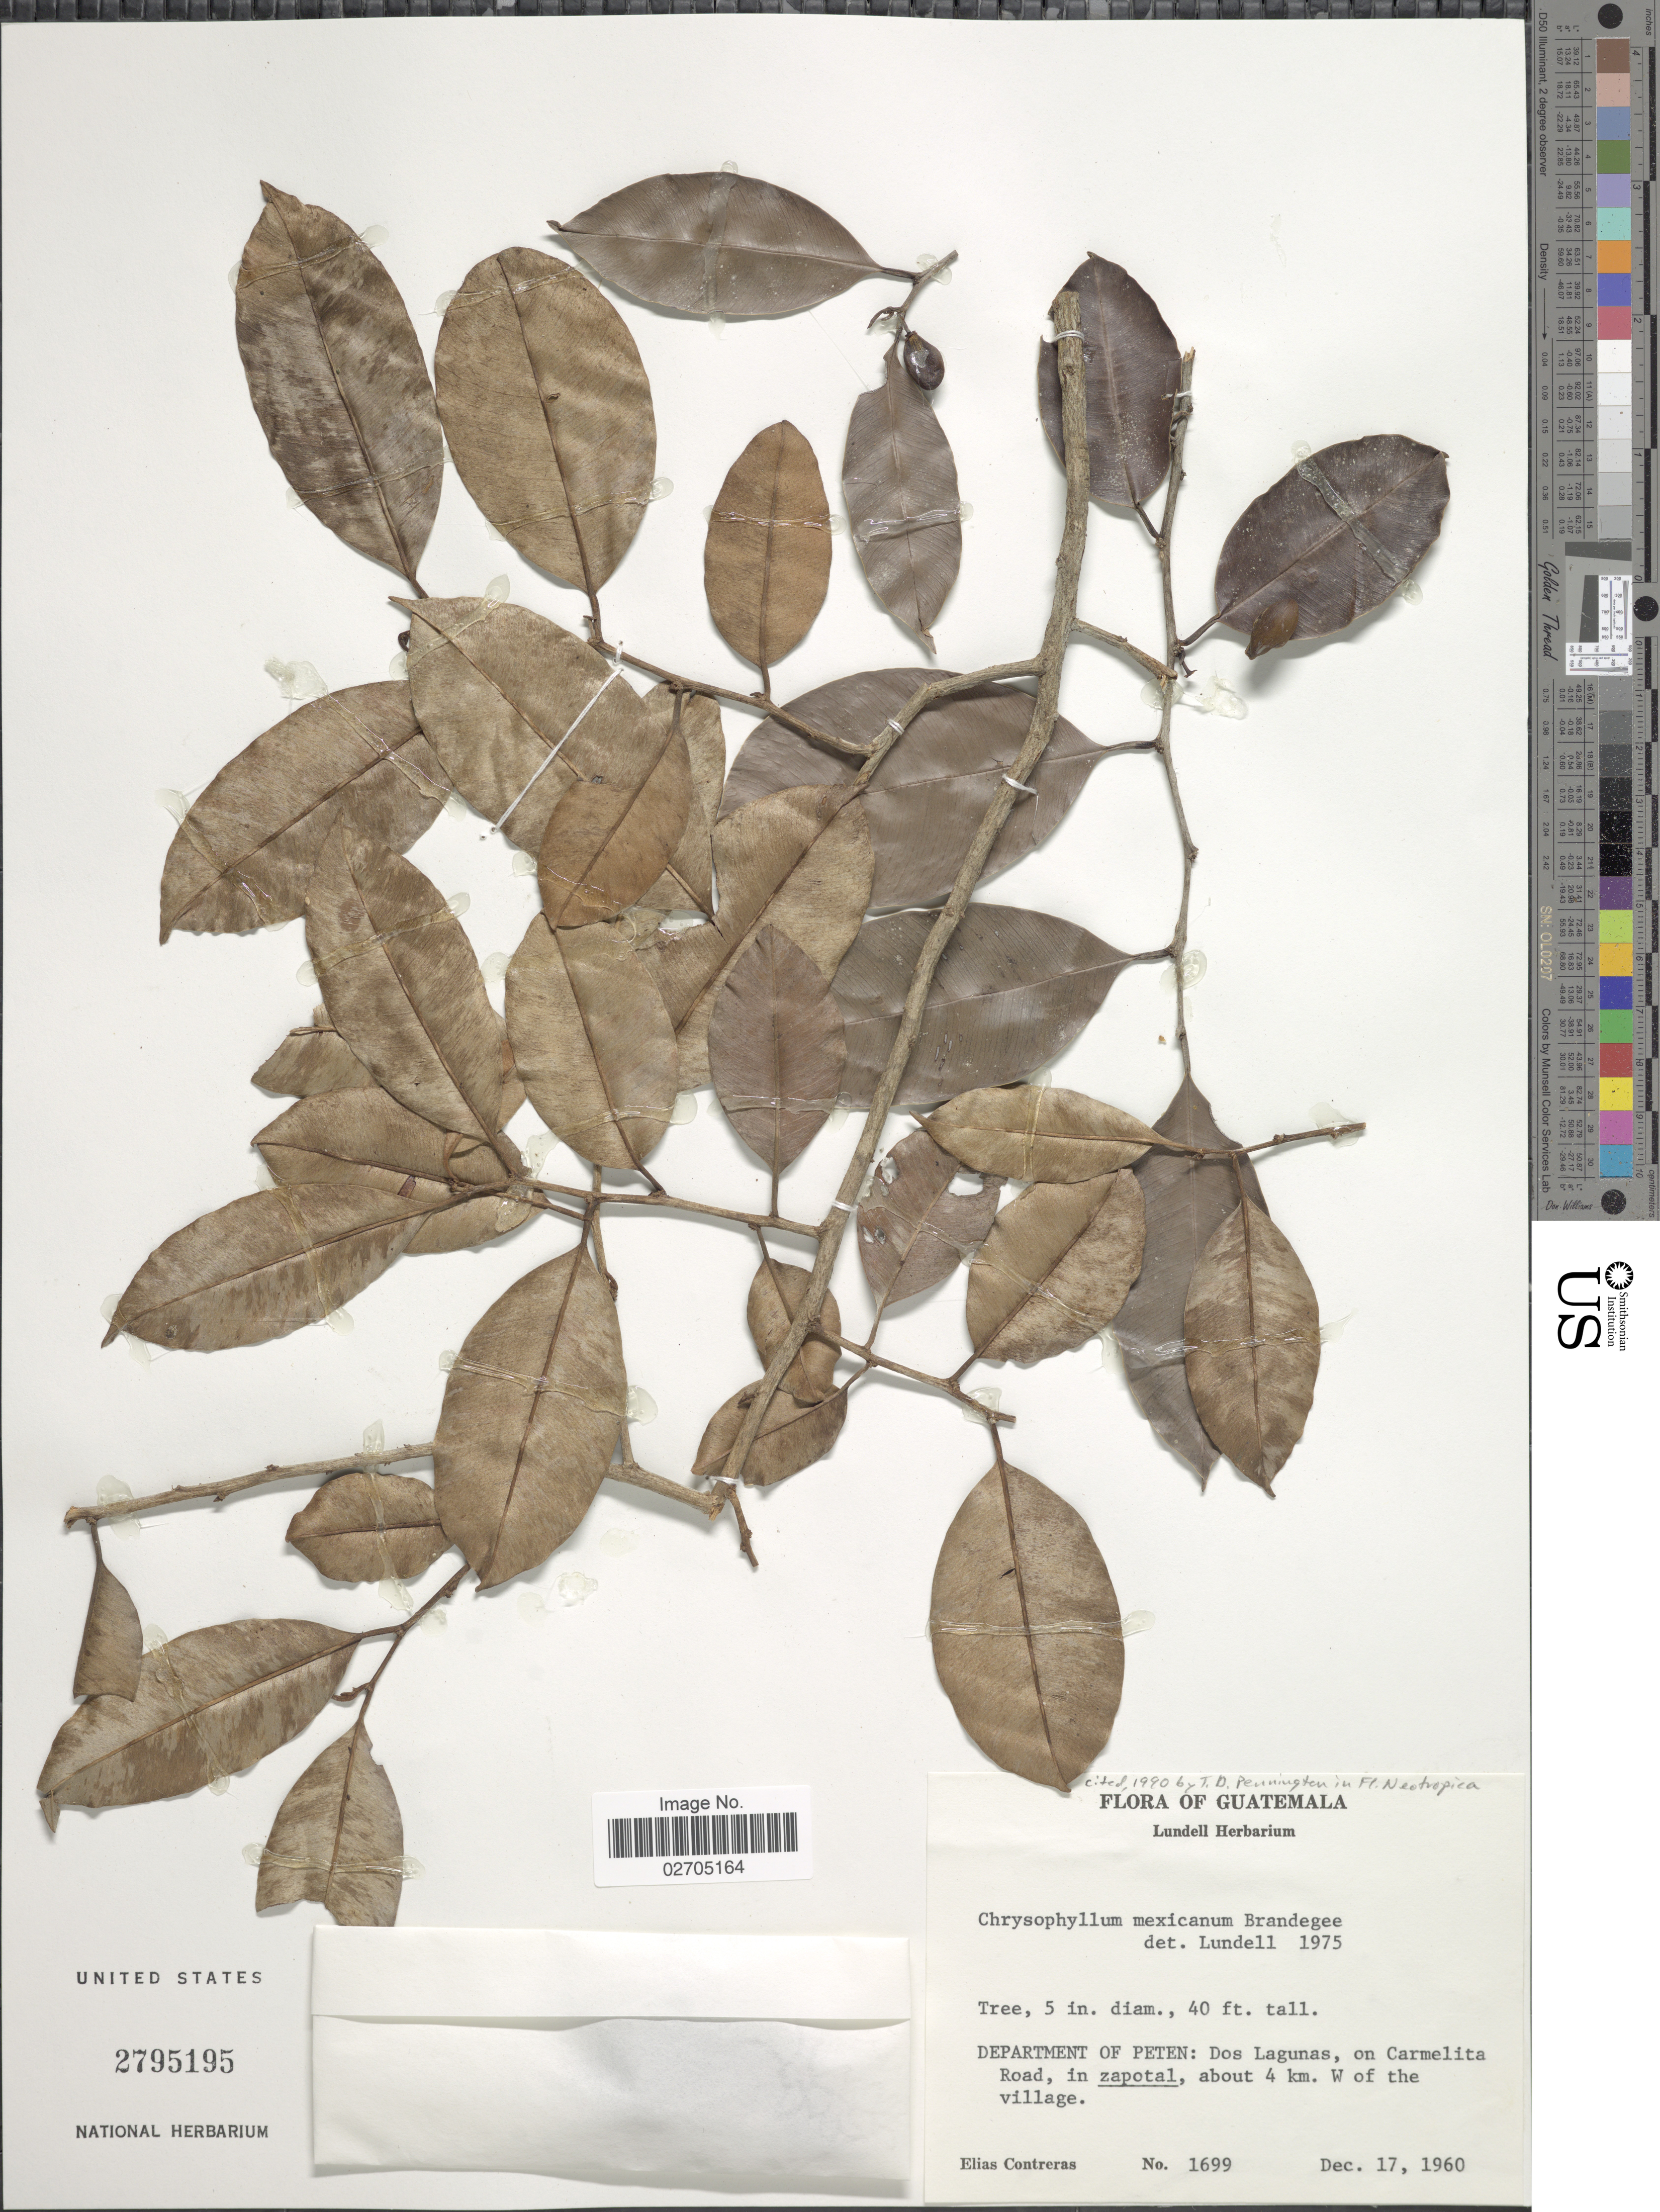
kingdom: Plantae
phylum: Tracheophyta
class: Magnoliopsida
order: Ericales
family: Sapotaceae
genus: Chrysophyllum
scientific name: Chrysophyllum mexicanum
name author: Brandegee ex Standl.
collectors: E. Contreras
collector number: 1699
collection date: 1960-12-17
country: Guatemala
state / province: El Petén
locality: Peten: Dos Lagunas, on Carmelita Road, in zapotal, about 4 km. W of the village.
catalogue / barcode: US 2795195